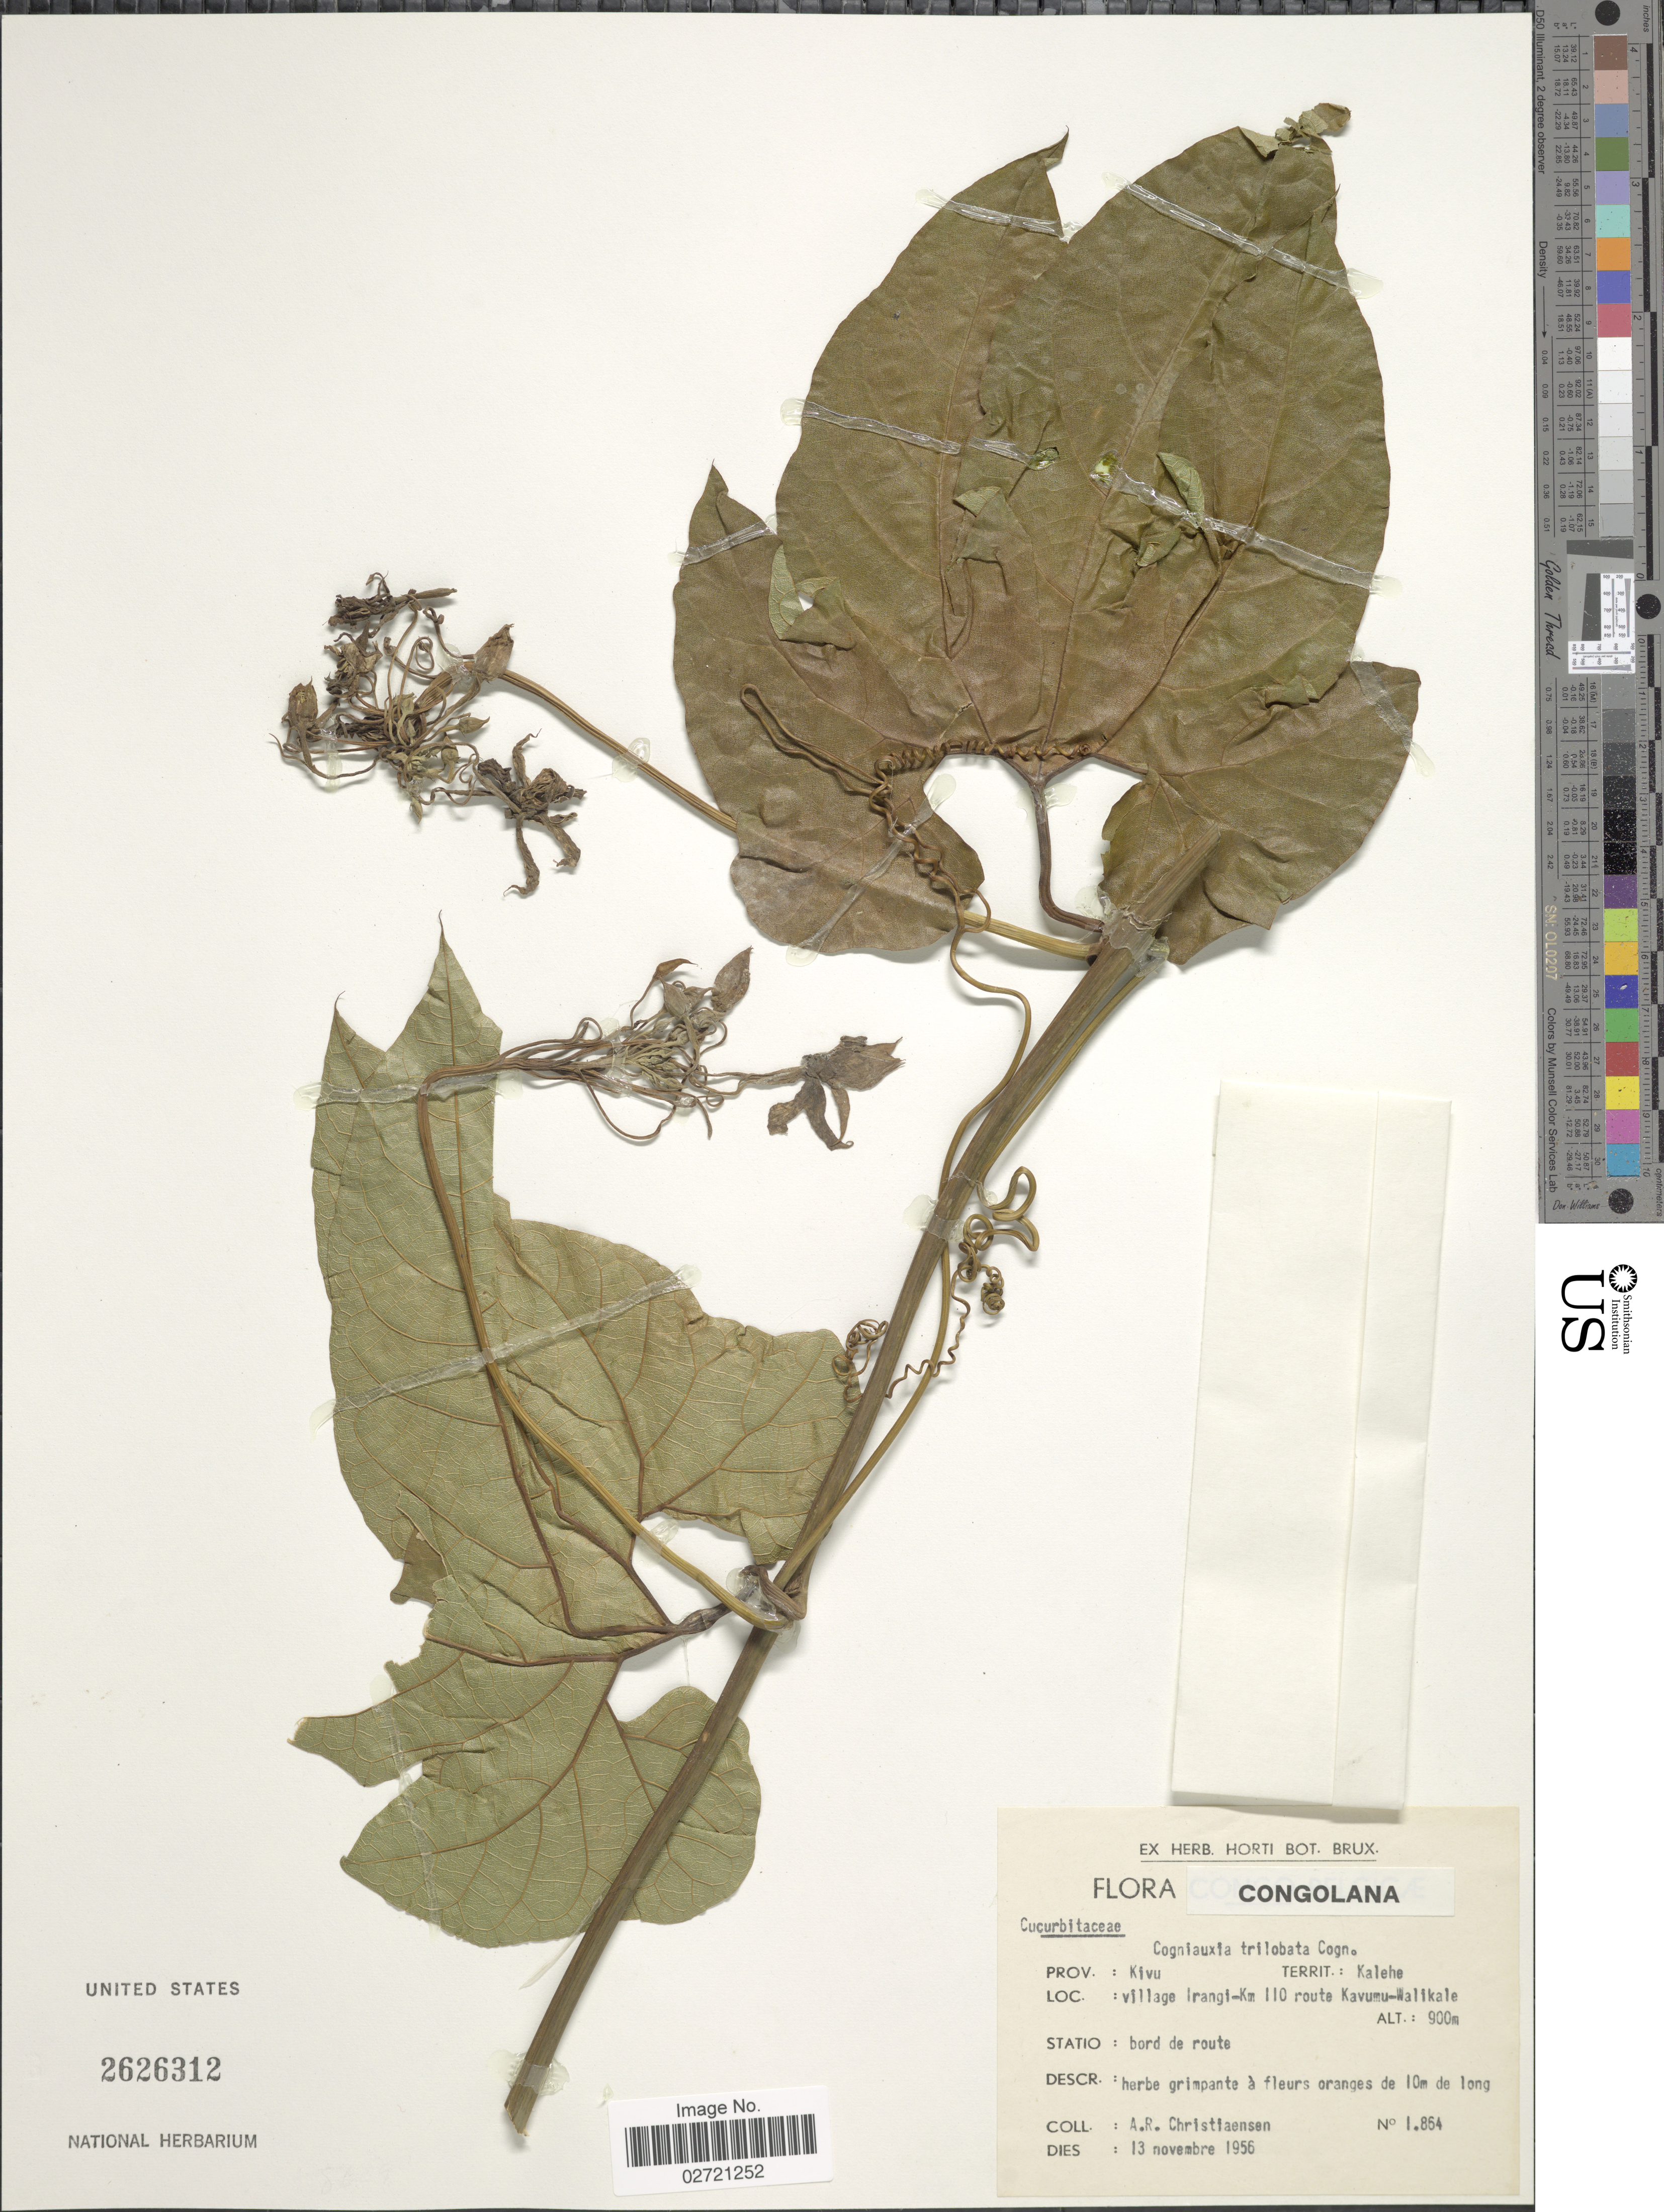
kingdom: Plantae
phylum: Tracheophyta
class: Magnoliopsida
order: Cucurbitales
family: Cucurbitaceae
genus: Cogniauxia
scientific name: Cogniauxia trilobata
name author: Cogn.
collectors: A. Christiaensen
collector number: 1864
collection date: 1956-11-13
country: Congo, Democratic Republic of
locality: Congolana. Prov.: Kivu. Territ.: Kalehe. village Irangi-Km 110 route Kavumu-Walikale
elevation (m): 900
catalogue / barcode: US 2626312